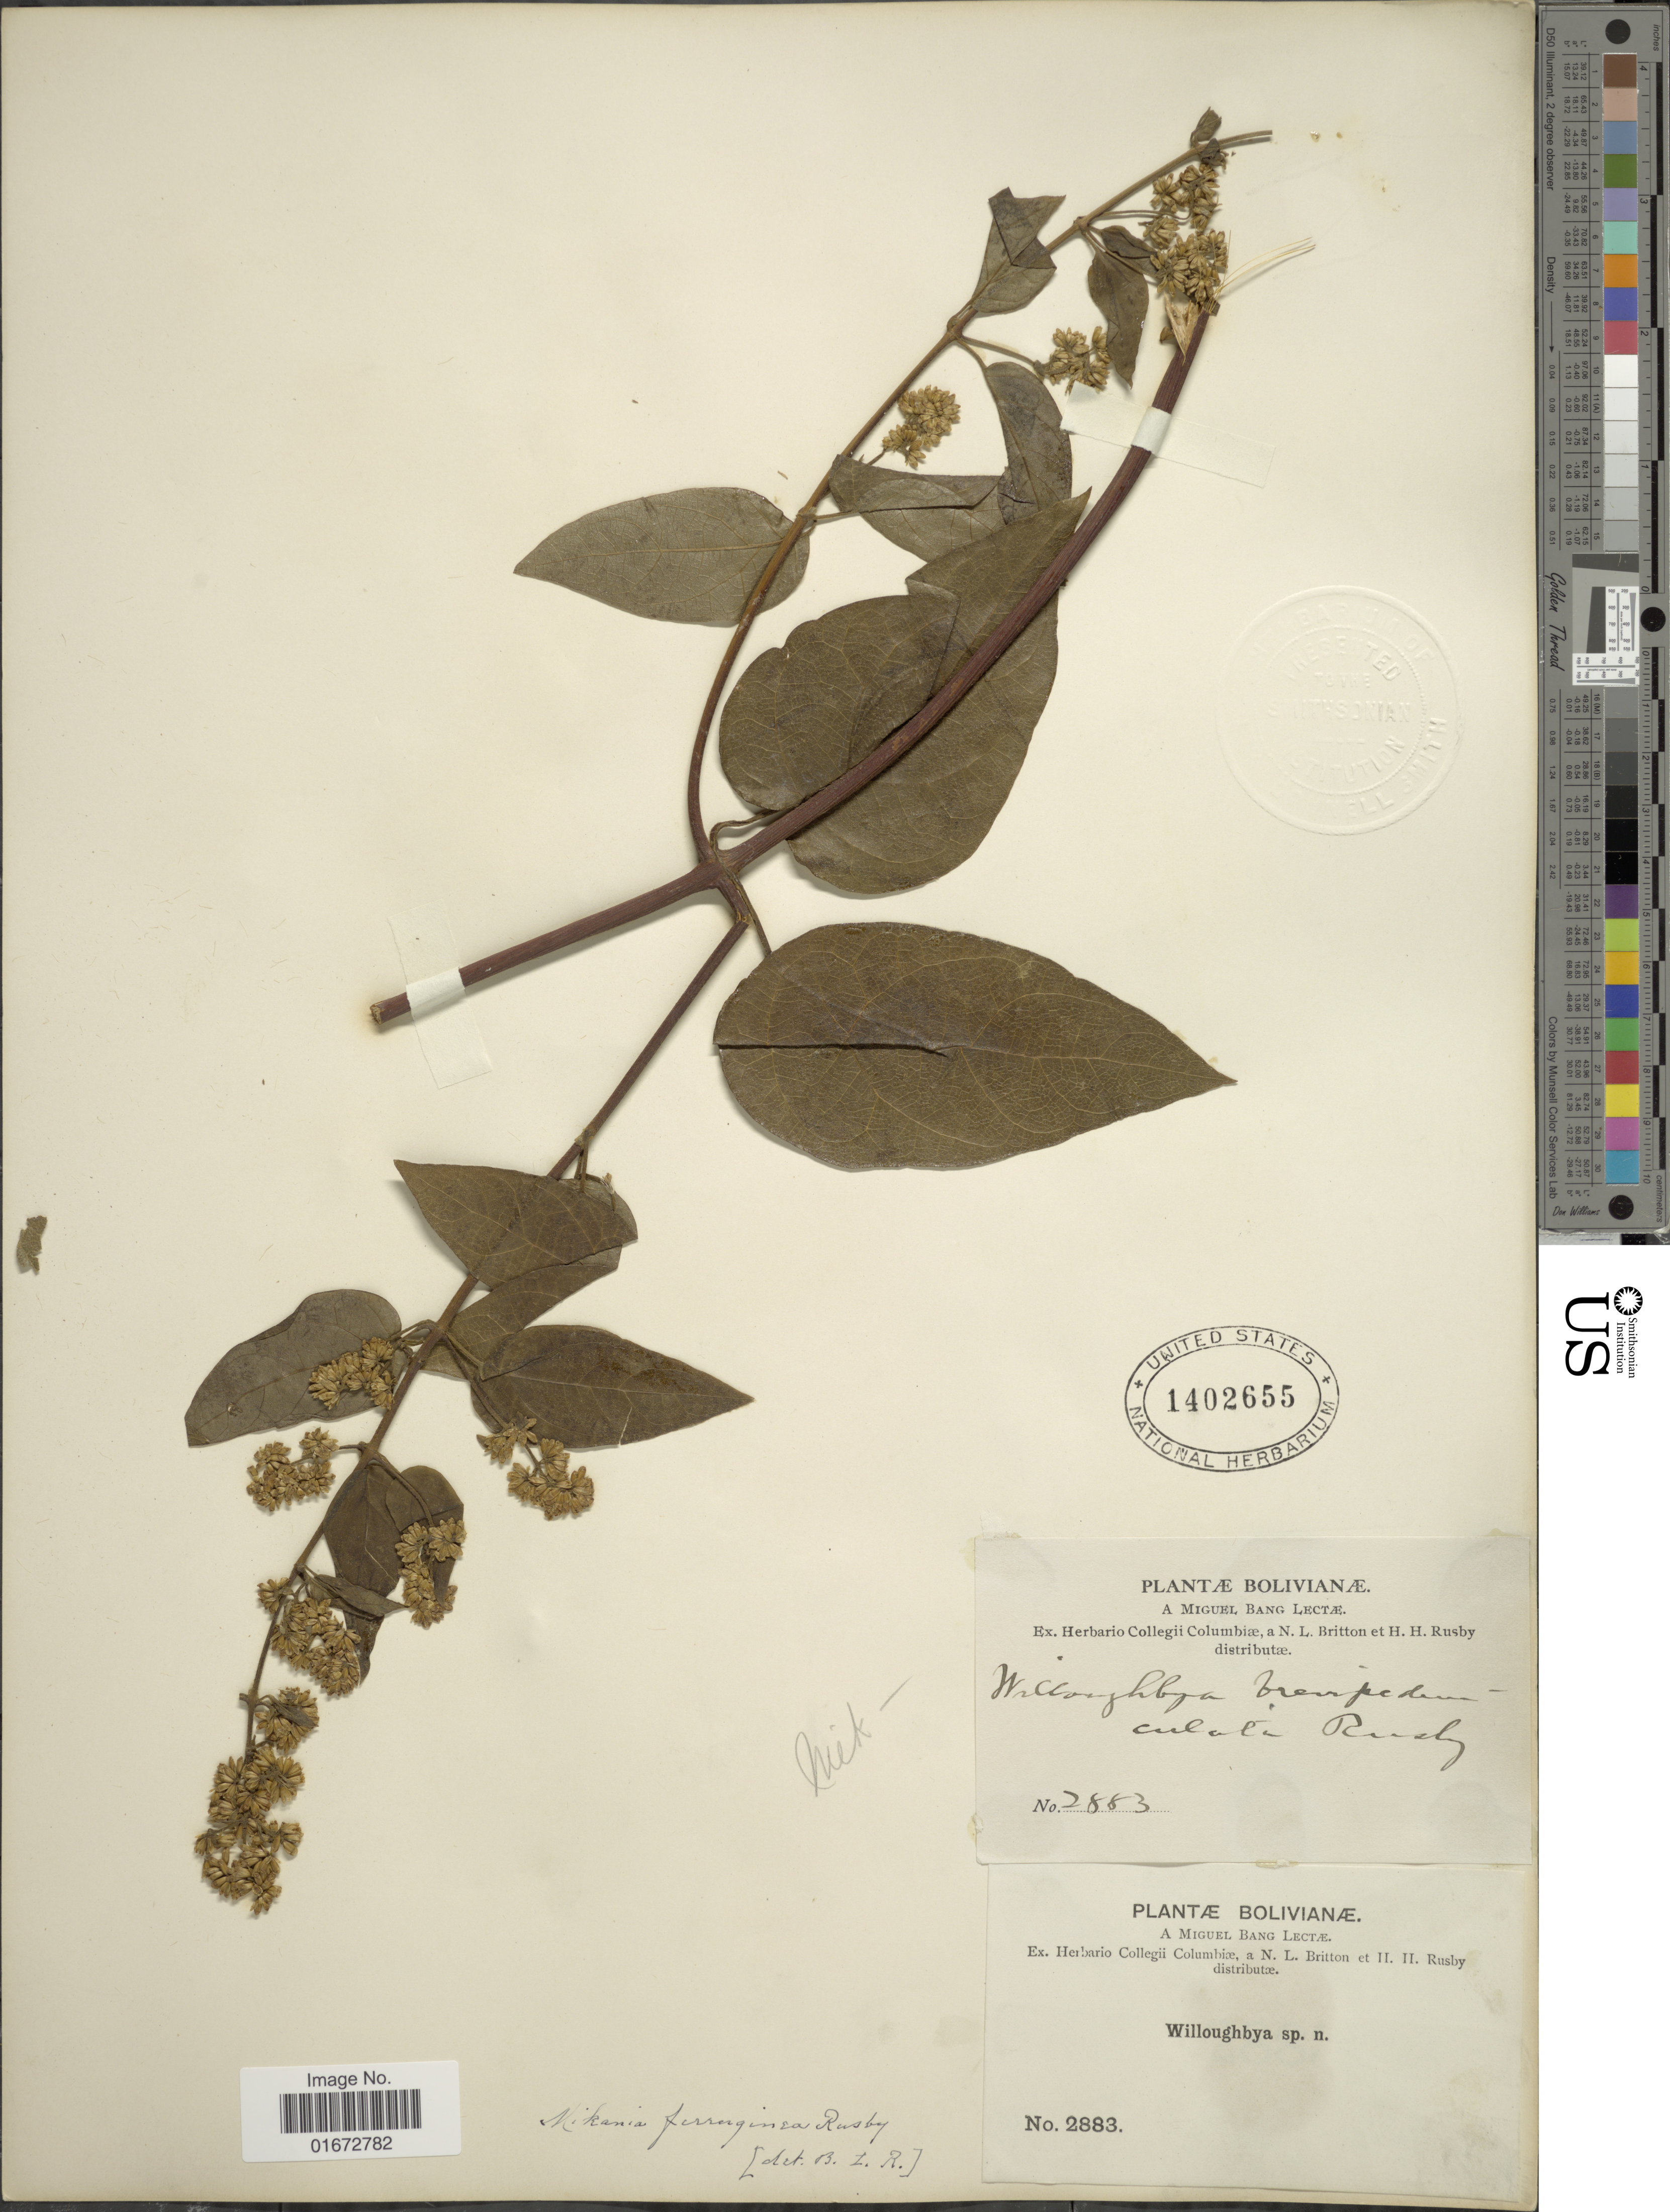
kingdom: Plantae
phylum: Tracheophyta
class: Magnoliopsida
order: Asterales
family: Asteraceae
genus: Mikania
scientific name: Mikania ferruginea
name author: (Rusby) Buchtien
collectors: M. Bang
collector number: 2883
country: Bolivia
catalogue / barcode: US 1402655